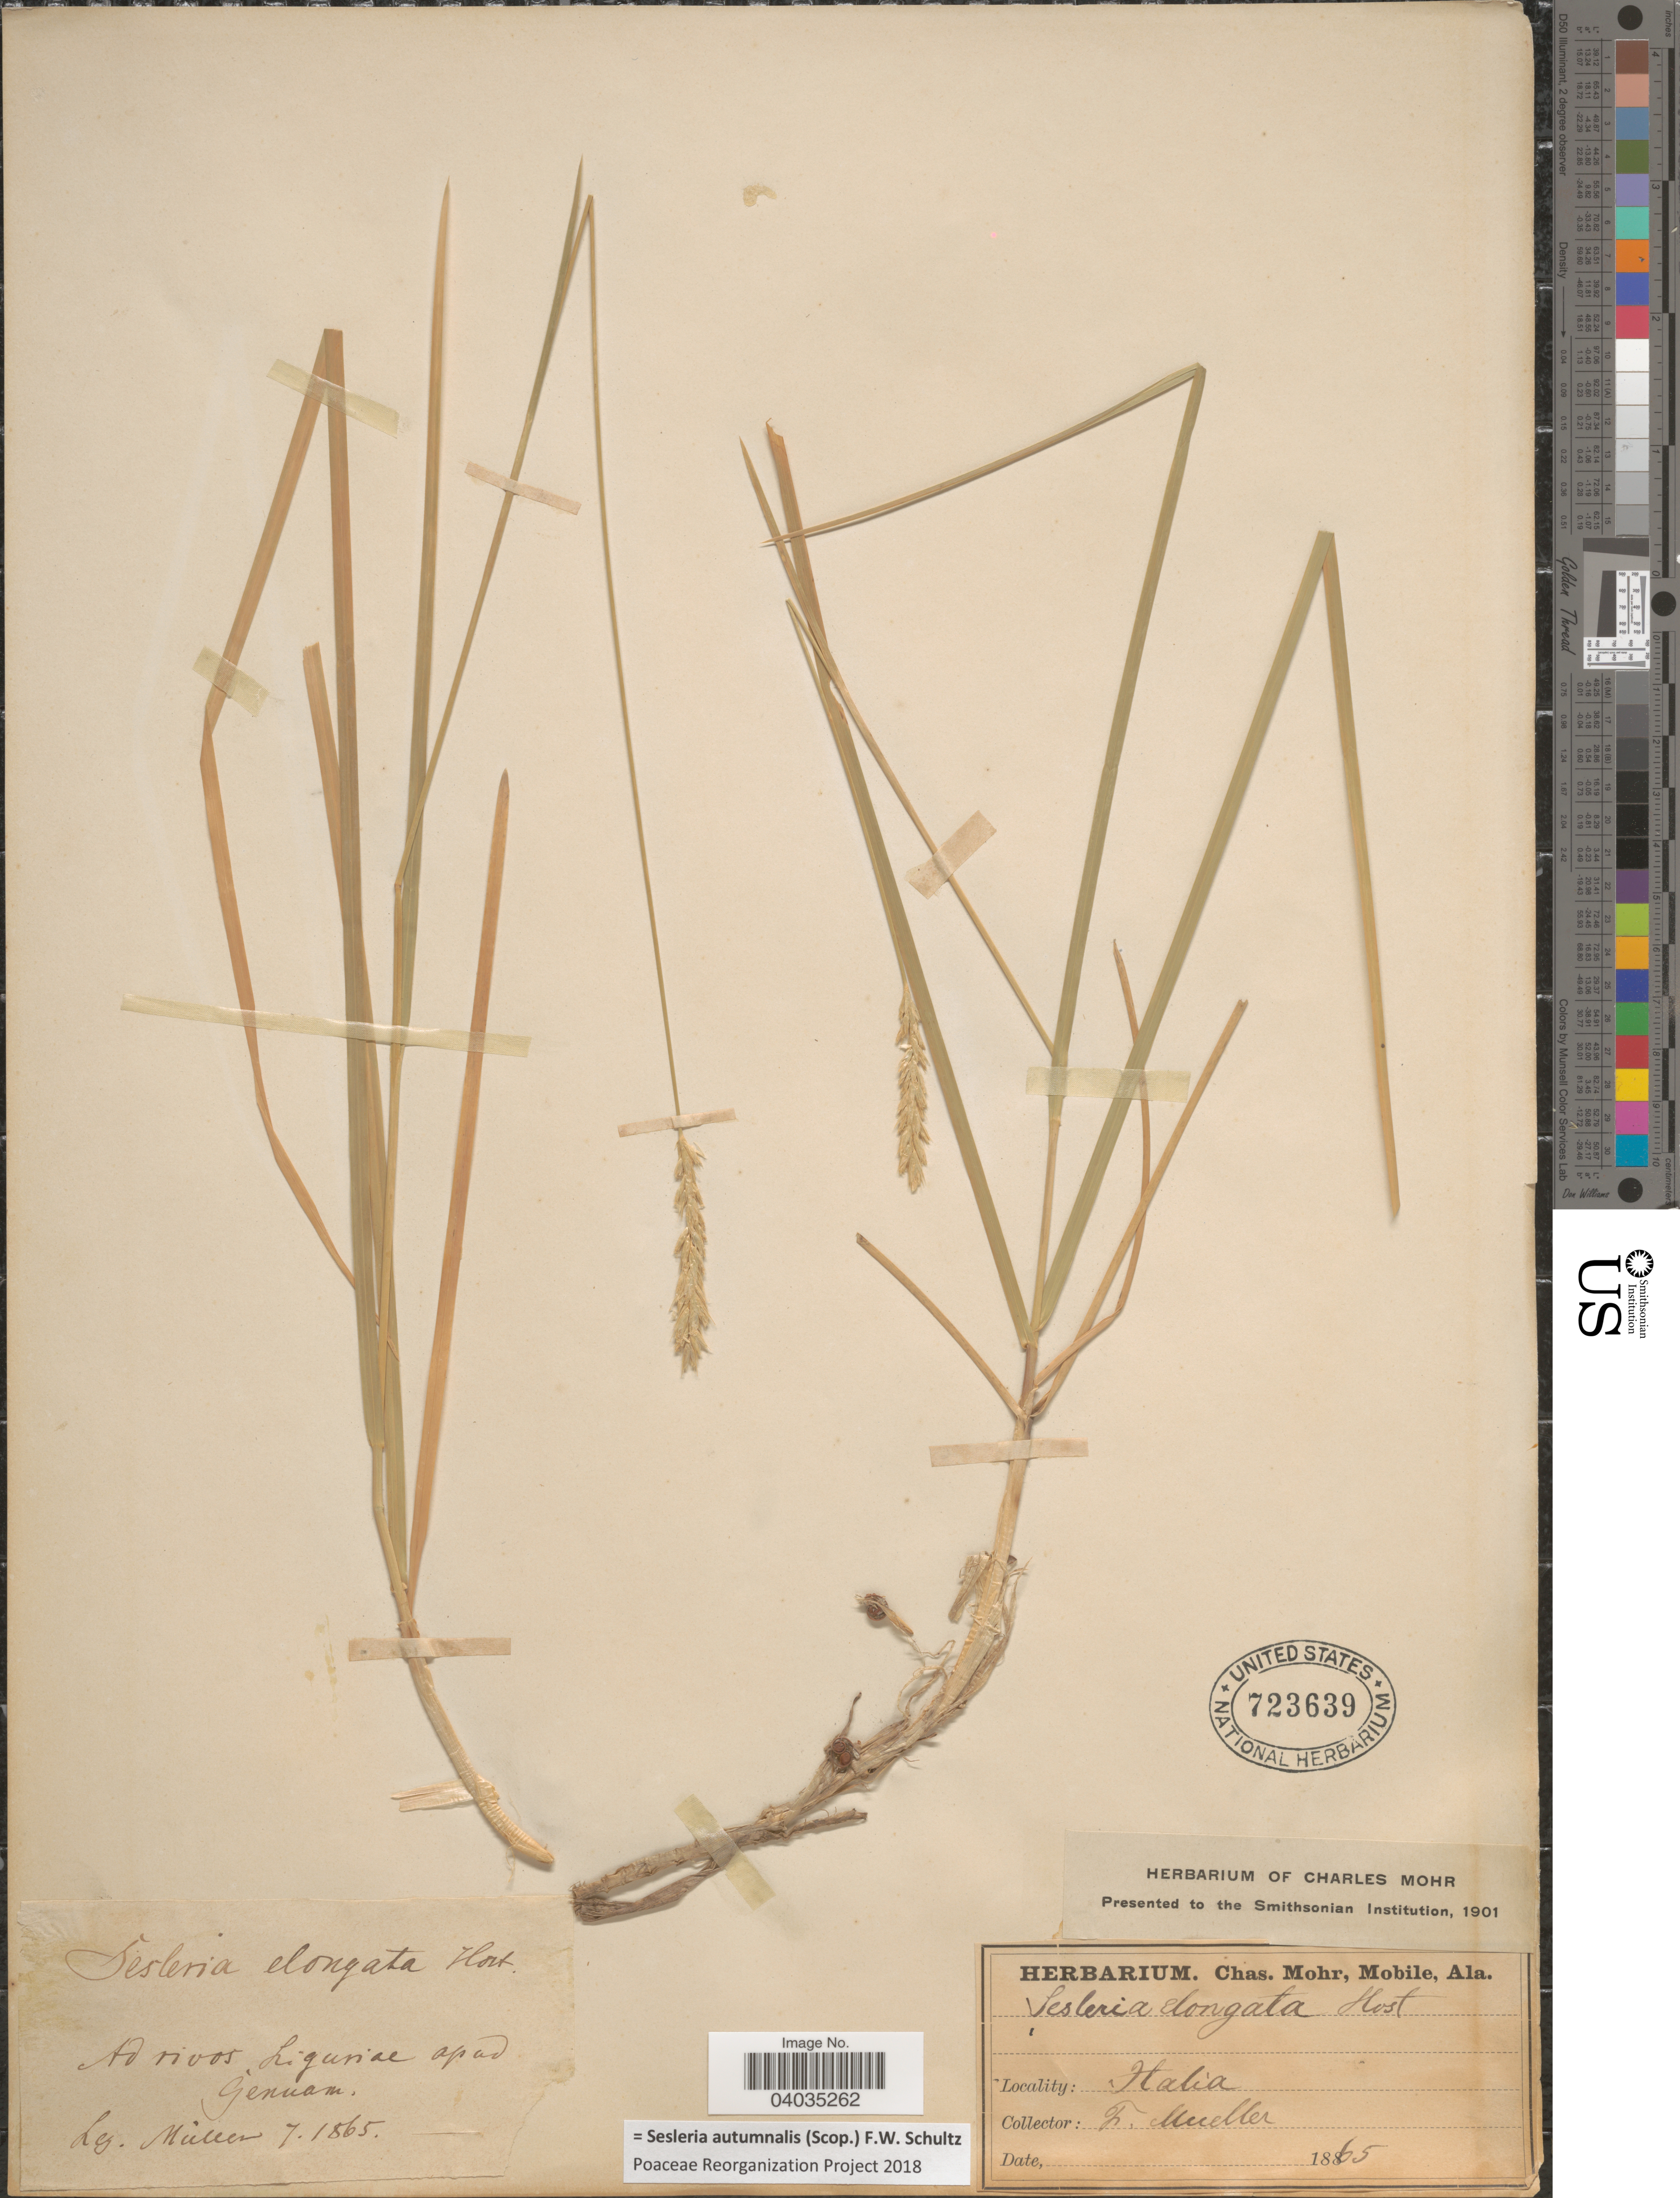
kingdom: Plantae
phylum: Tracheophyta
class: Liliopsida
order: Poales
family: Poaceae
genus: Sesleria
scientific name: Sesleria autumnalis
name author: (Scop.) F.W. Schultz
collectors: F. Mueller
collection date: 1865-07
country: Italy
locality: A rivos Liguriae apud Genuam.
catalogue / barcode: US 723639